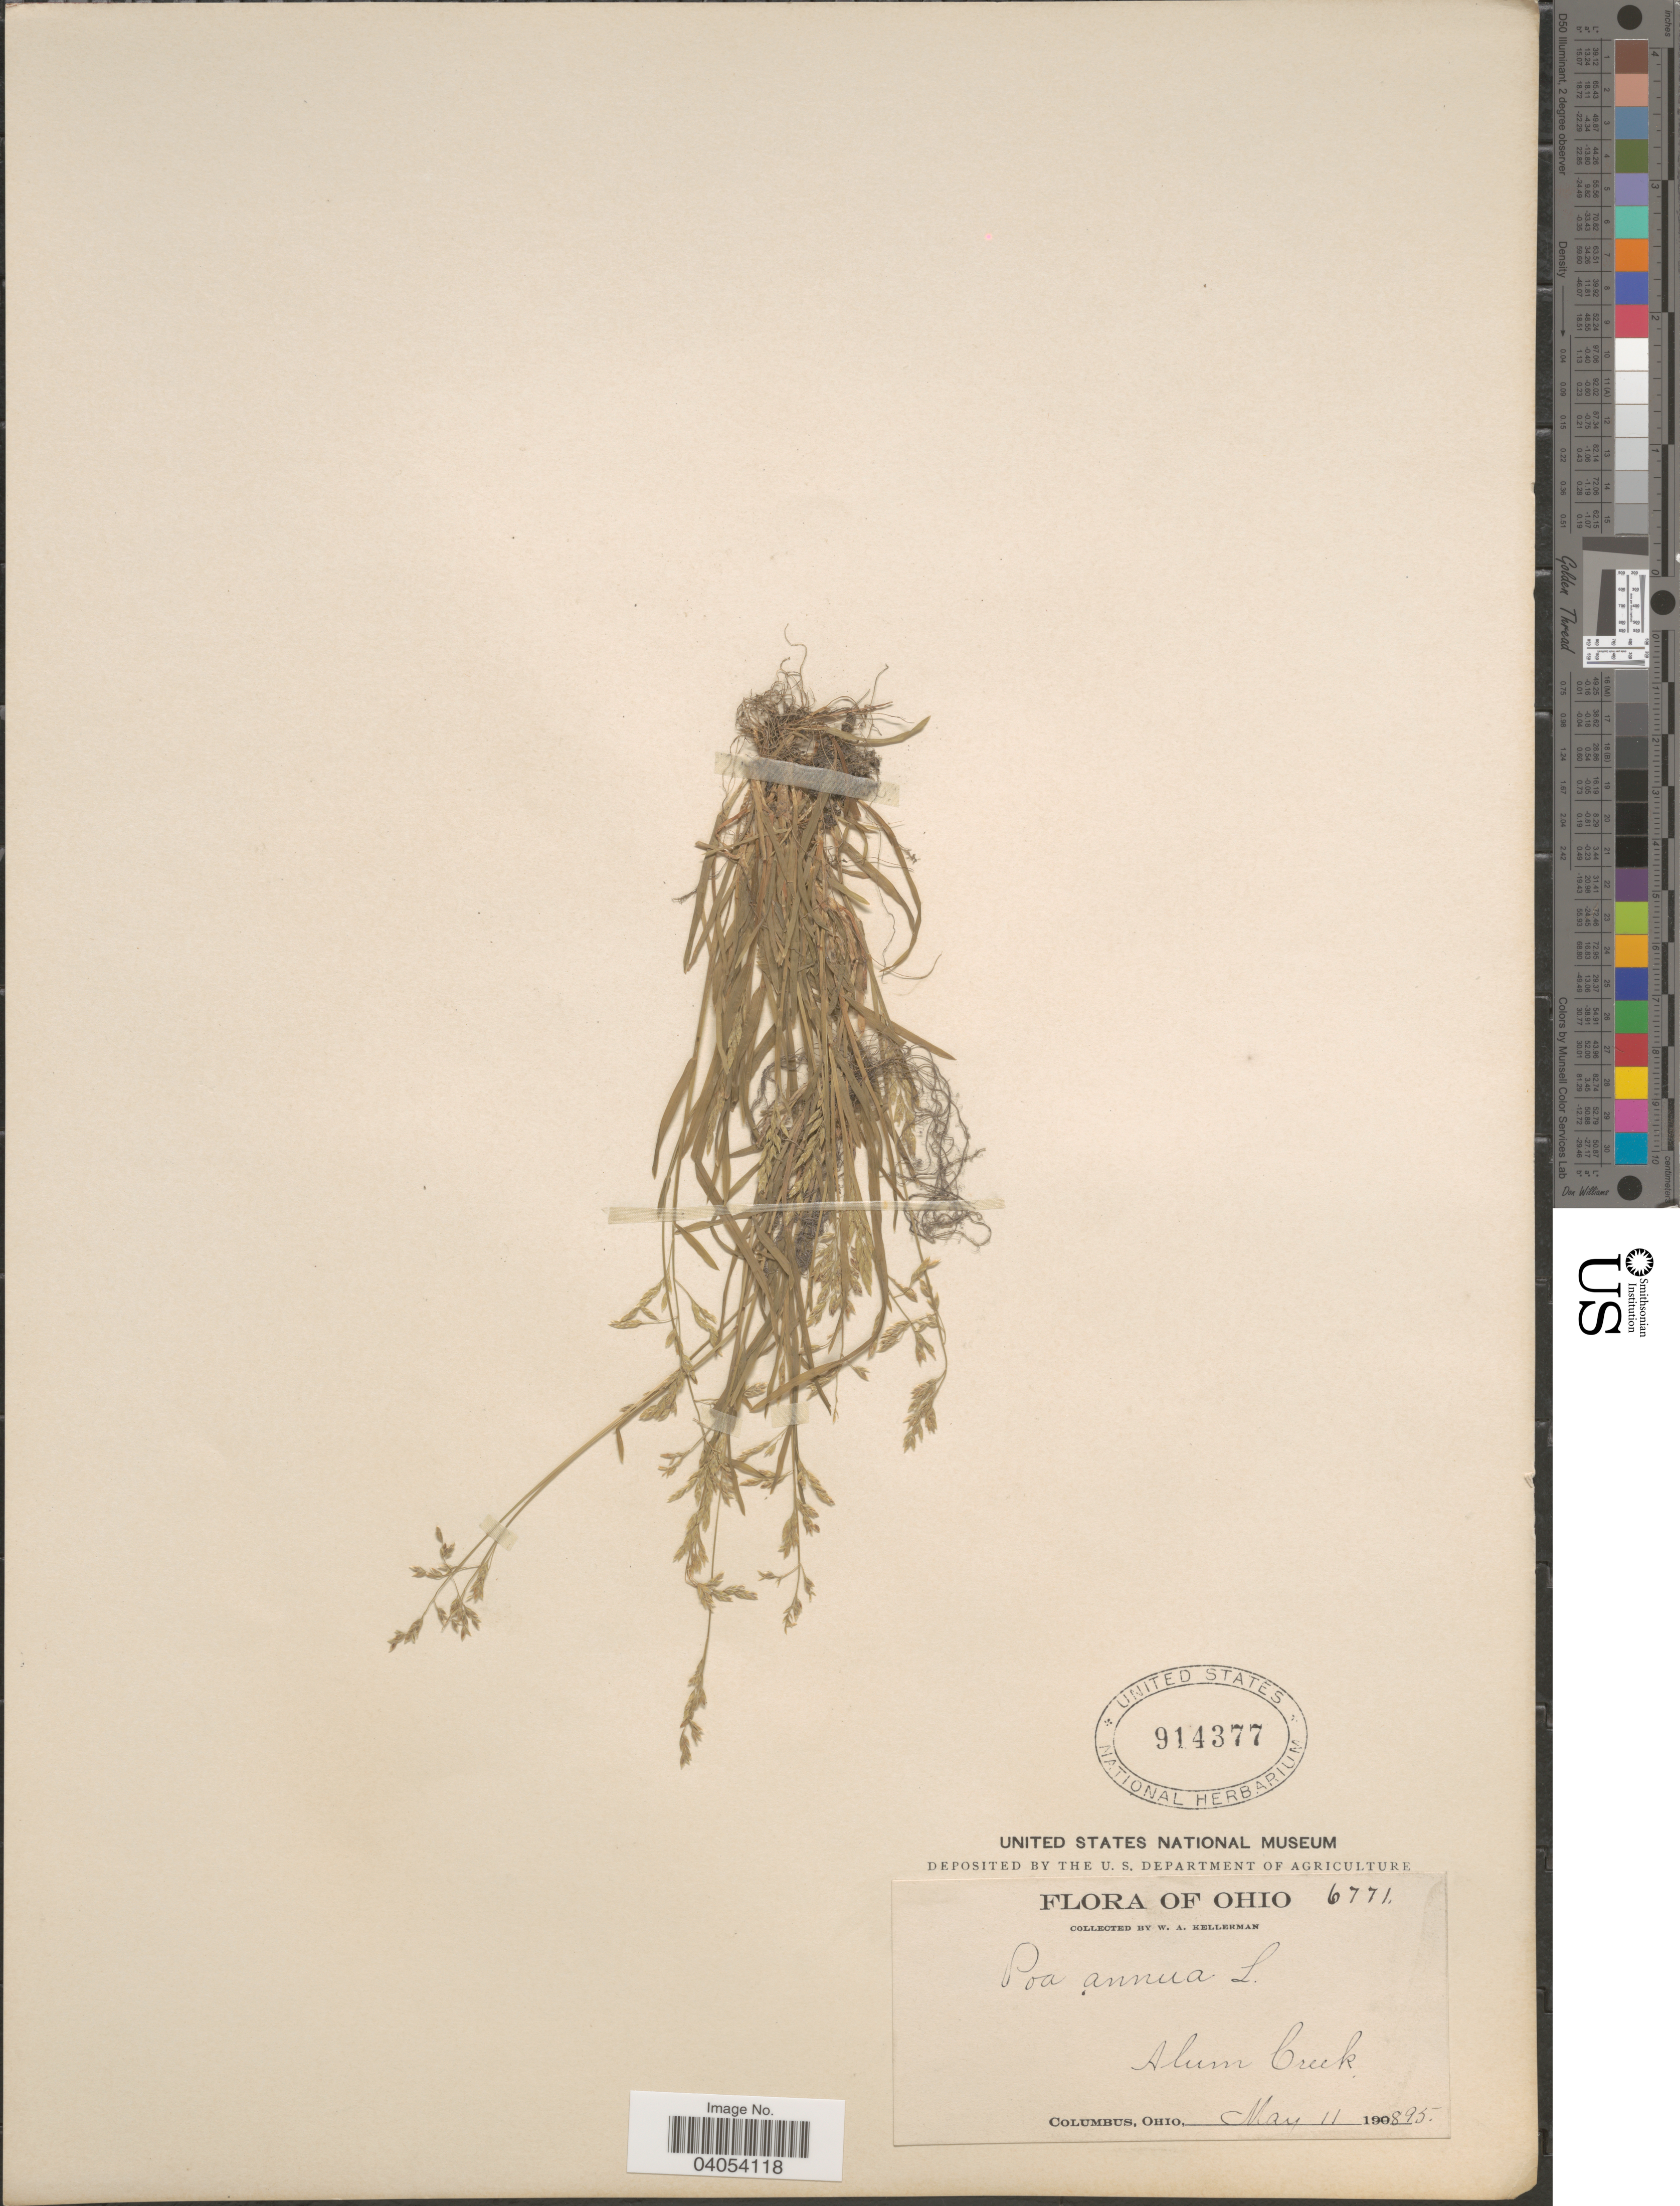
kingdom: Plantae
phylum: Tracheophyta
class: Liliopsida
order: Poales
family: Poaceae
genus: Poa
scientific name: Poa annua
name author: L.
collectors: W. Kellerman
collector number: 6771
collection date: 1895-05-11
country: United States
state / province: Ohio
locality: Alum Creek. Columbus.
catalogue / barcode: US 914377